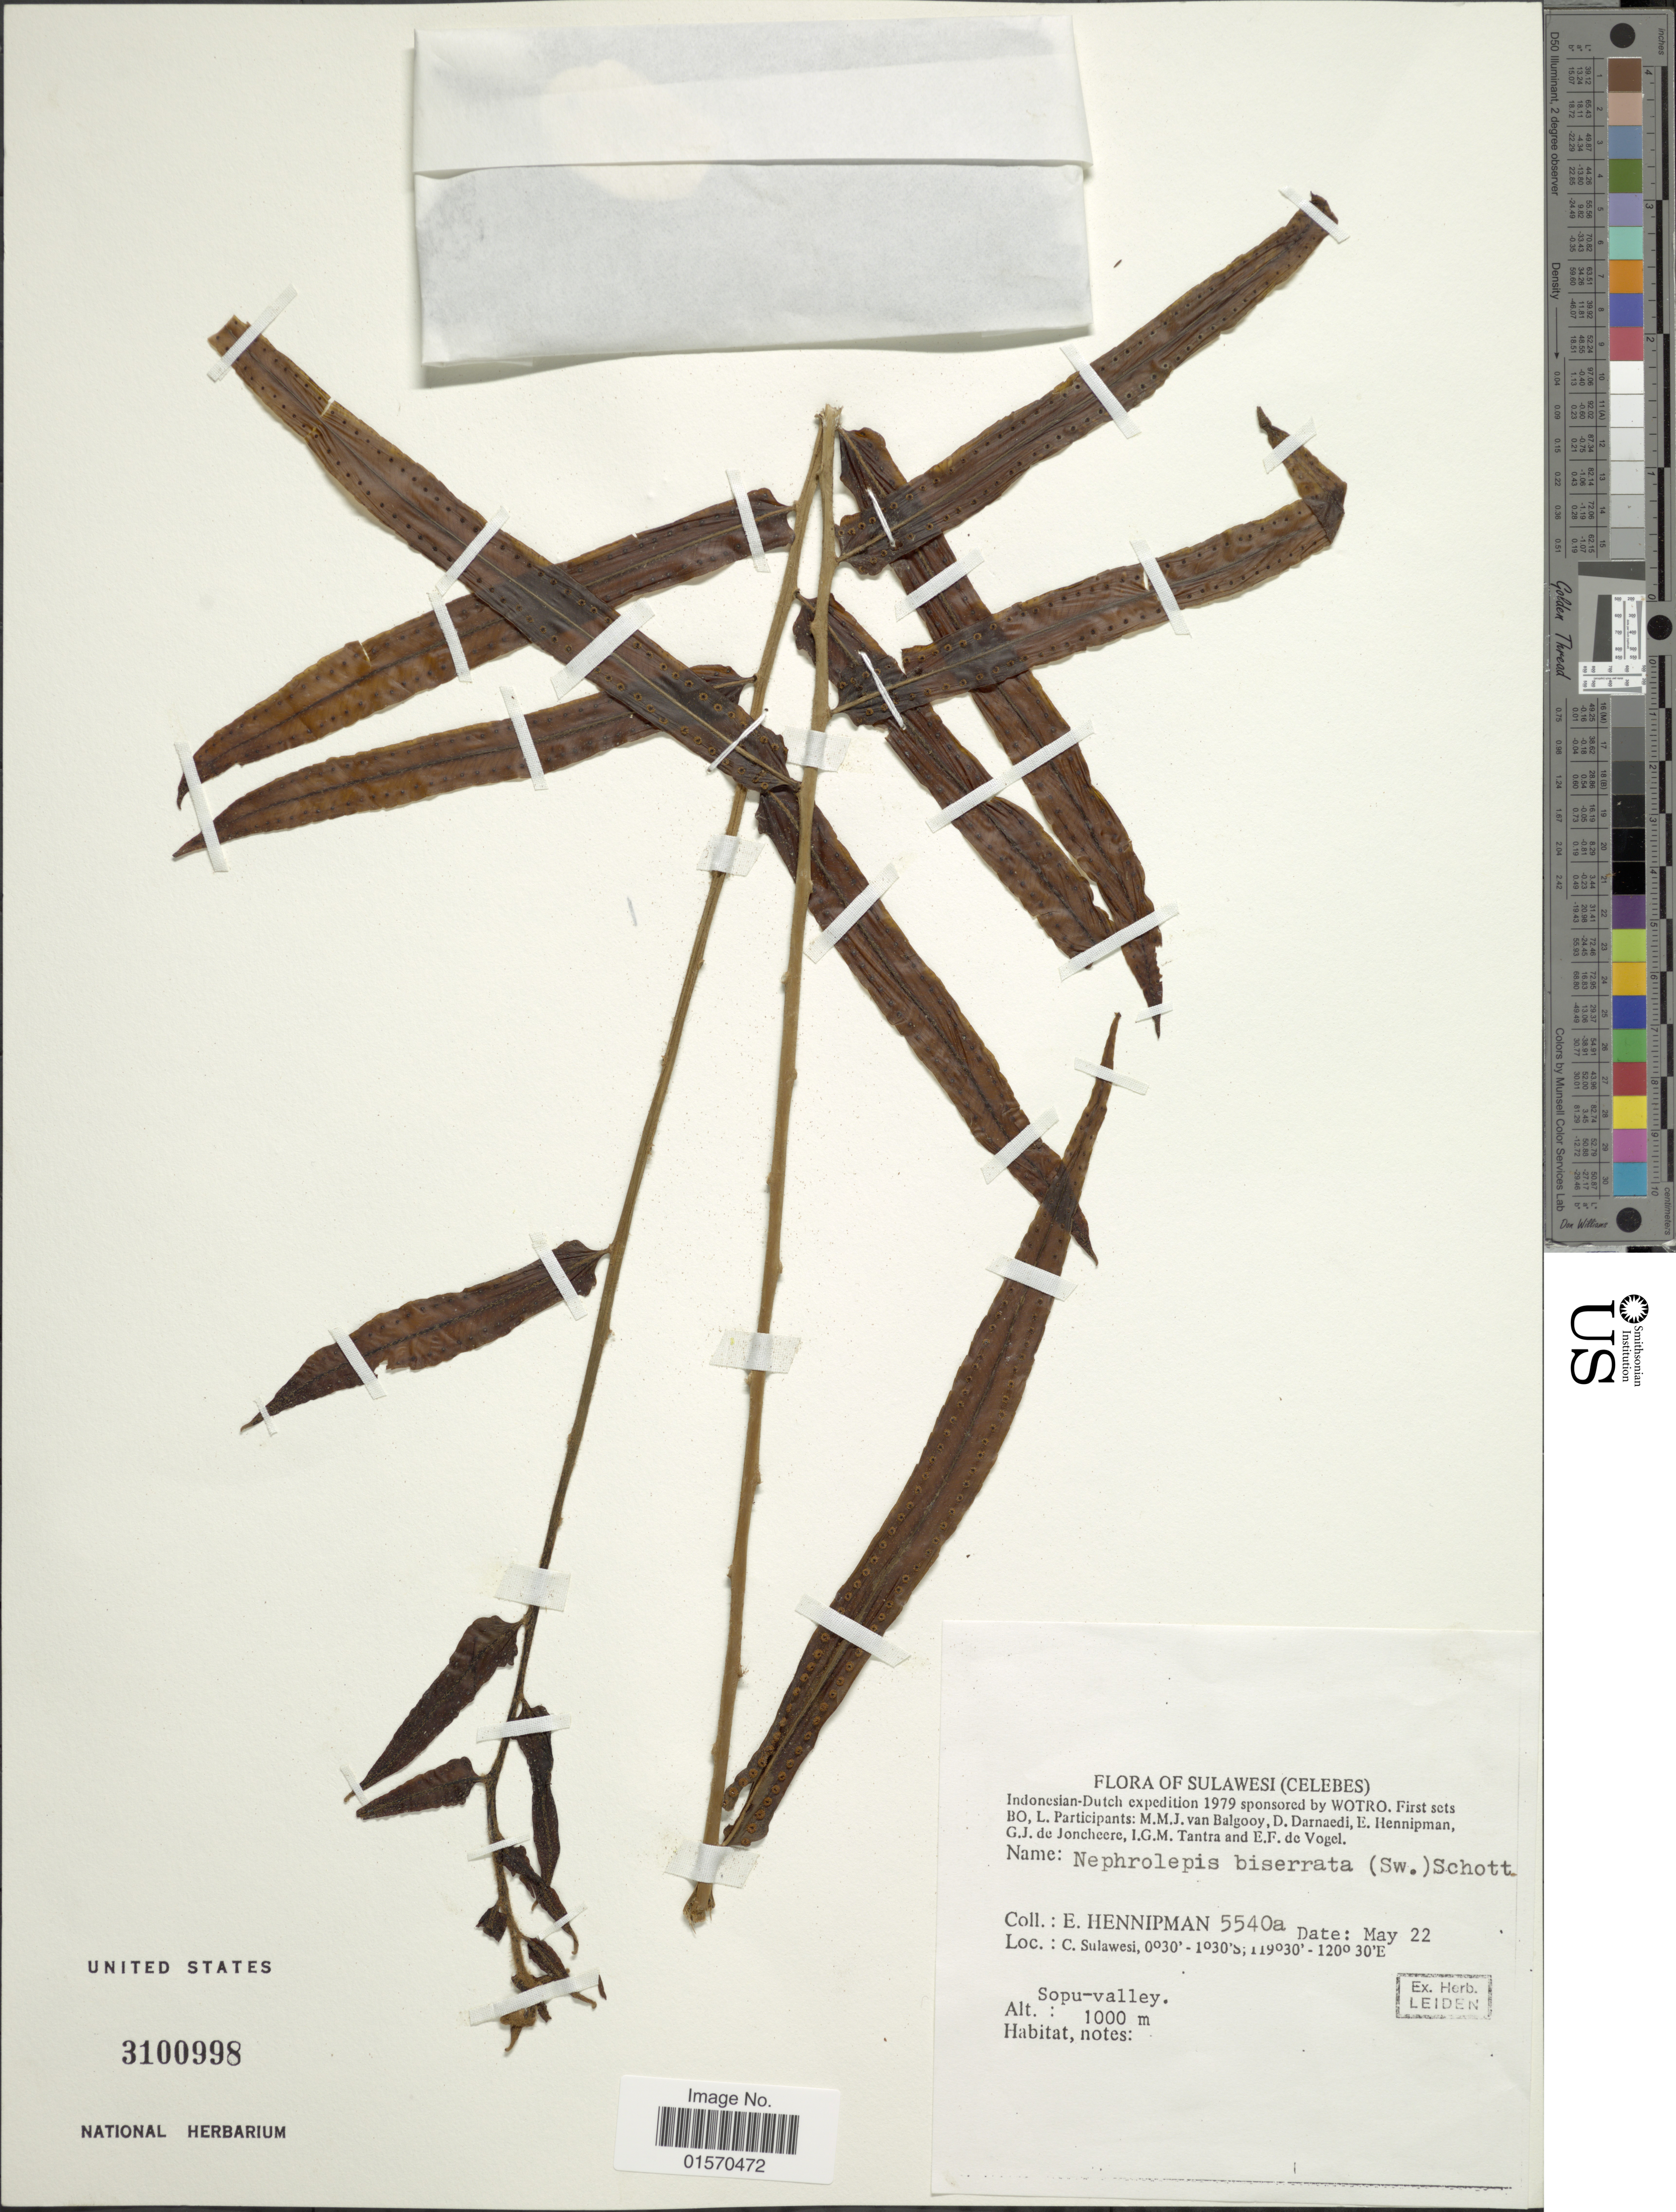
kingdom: Plantae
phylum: Tracheophyta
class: Polypodiopsida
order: Polypodiales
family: Nephrolepidaceae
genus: Nephrolepis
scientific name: Nephrolepis biserrata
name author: (Sw.) Schott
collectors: E. Hennipman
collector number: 5540a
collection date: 1979-05-22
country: Indonesia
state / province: Sulawesi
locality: Sulawesi (Celebes). C. Sulawesi. Sopu-valley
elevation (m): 1000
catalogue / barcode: US 3100998